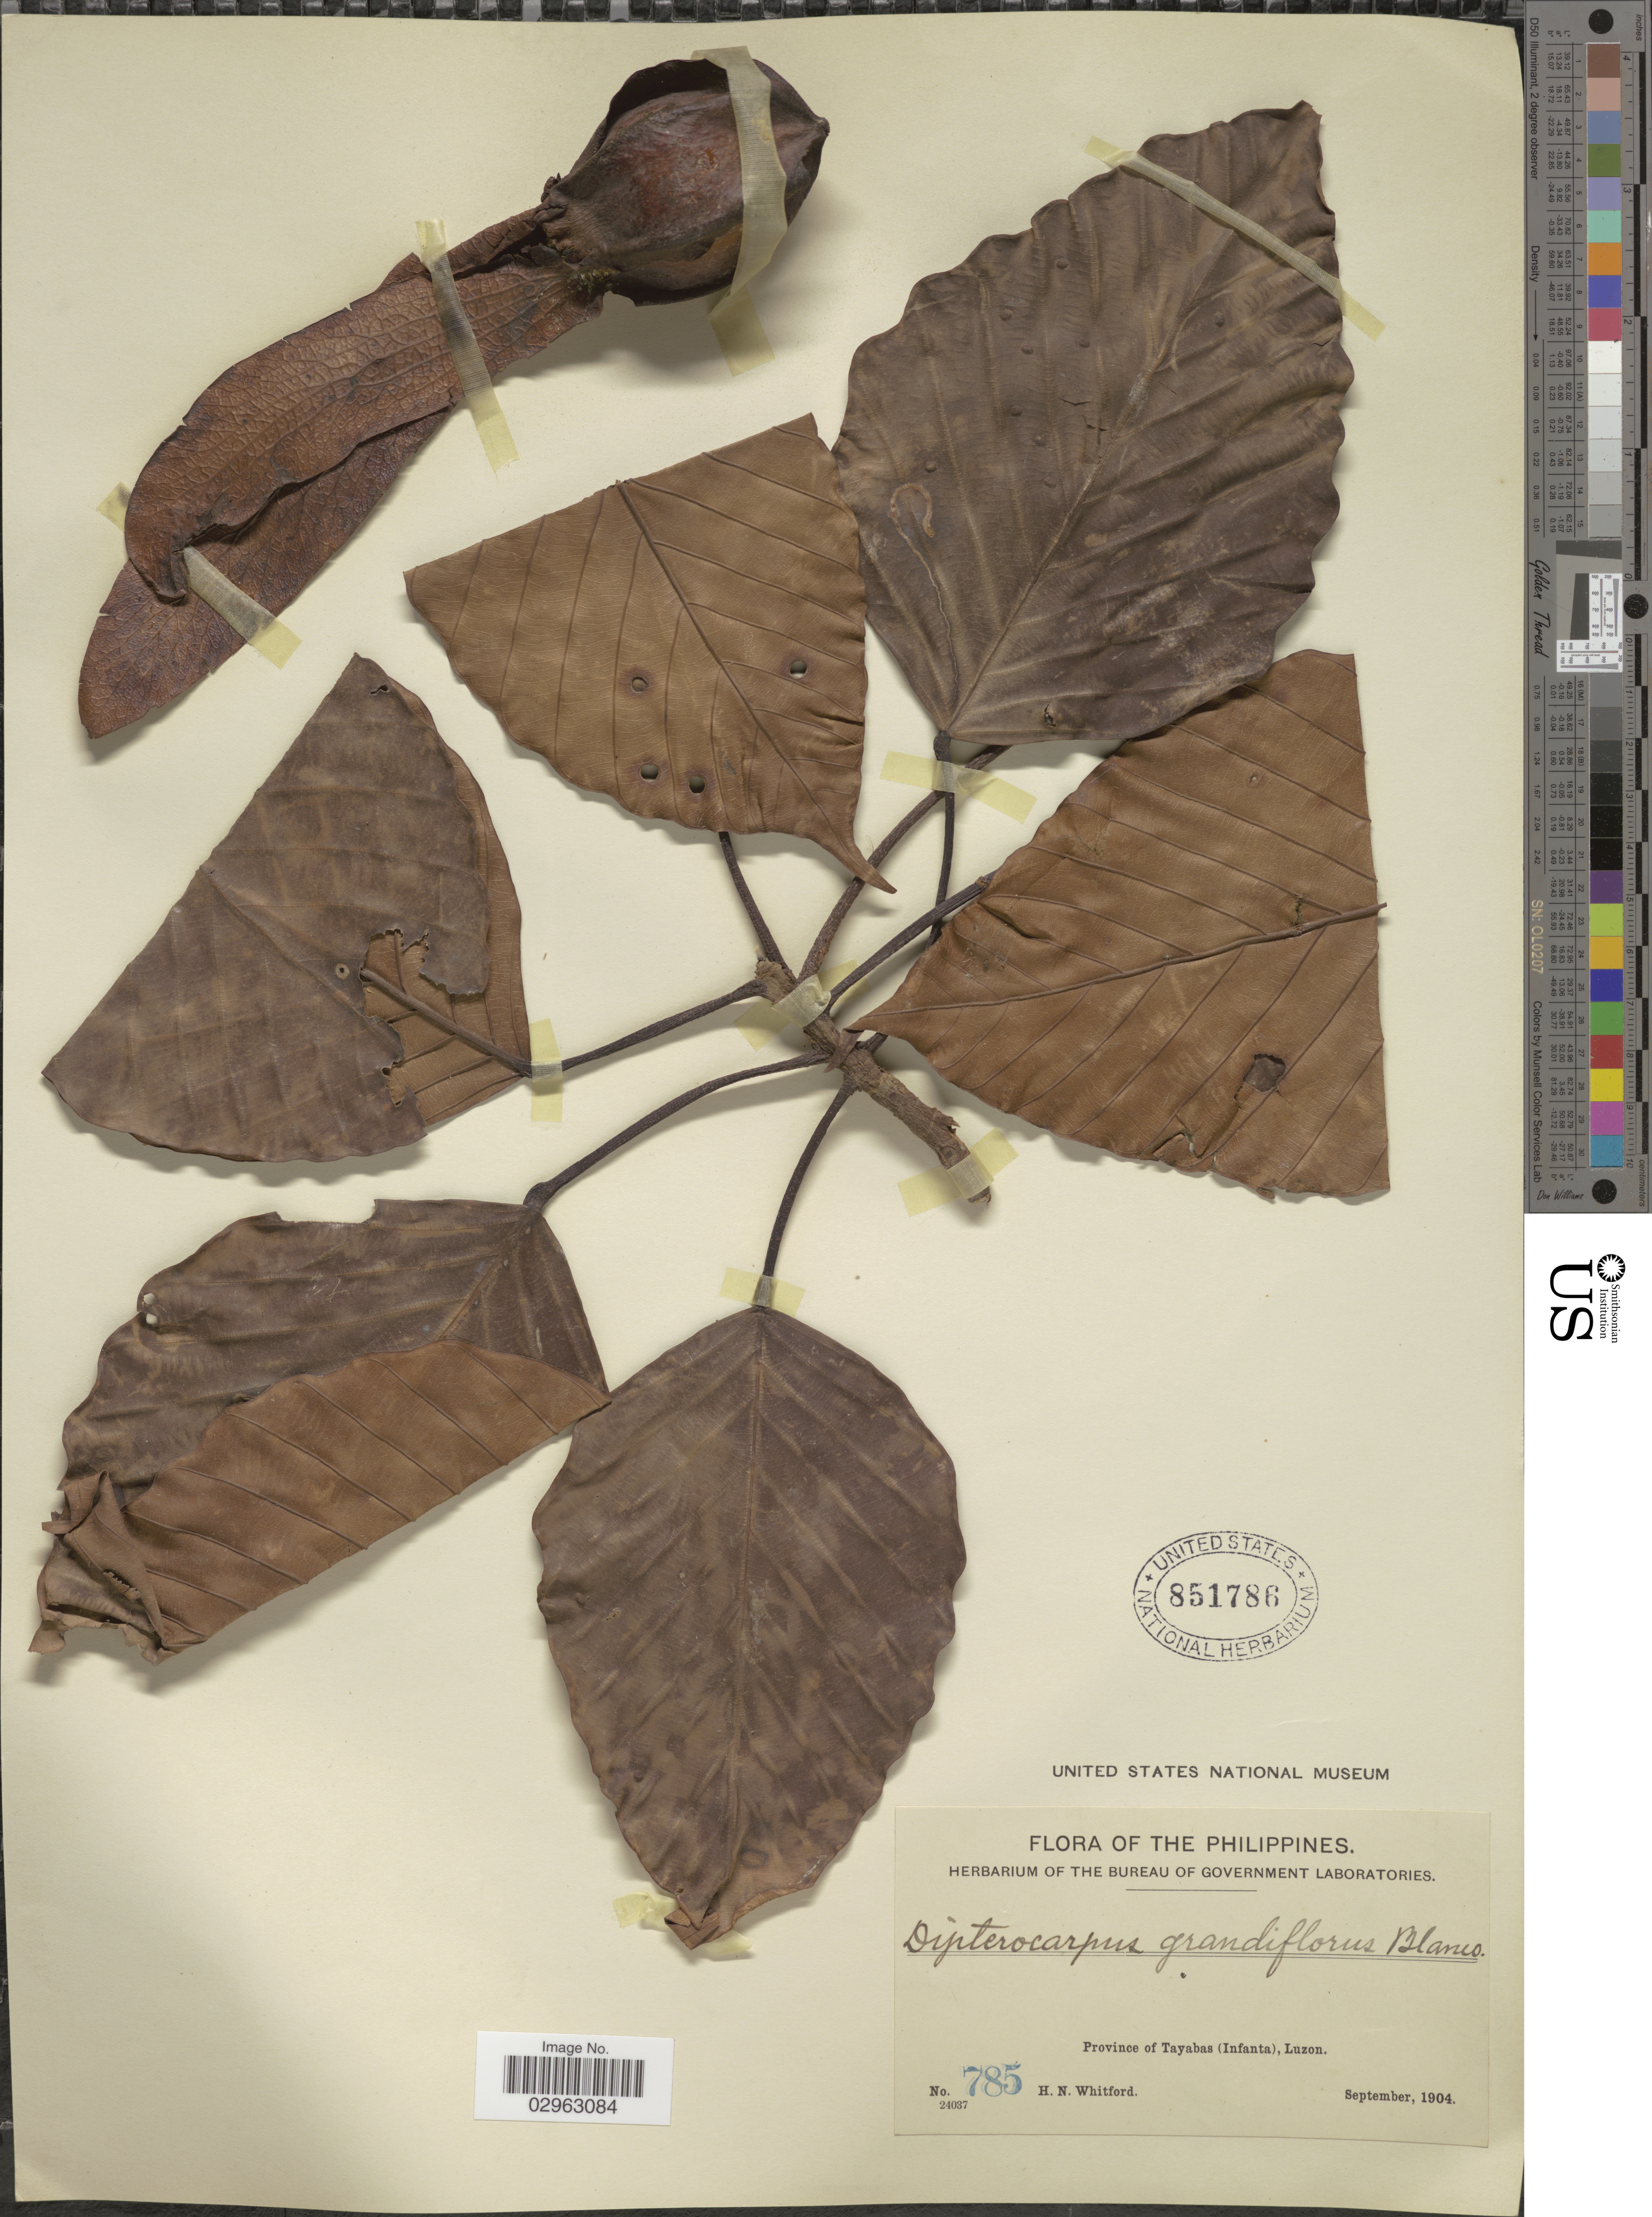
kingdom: Plantae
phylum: Tracheophyta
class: Magnoliopsida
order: Malvales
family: Dipterocarpaceae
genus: Dipterocarpus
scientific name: Dipterocarpus grandiflorus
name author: (Blanco) Blanco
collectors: H. N. Whitford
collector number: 785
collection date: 1904-09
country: Philippines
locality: Province of Tayabas (Infanta), Luzon.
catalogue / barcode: US 851786